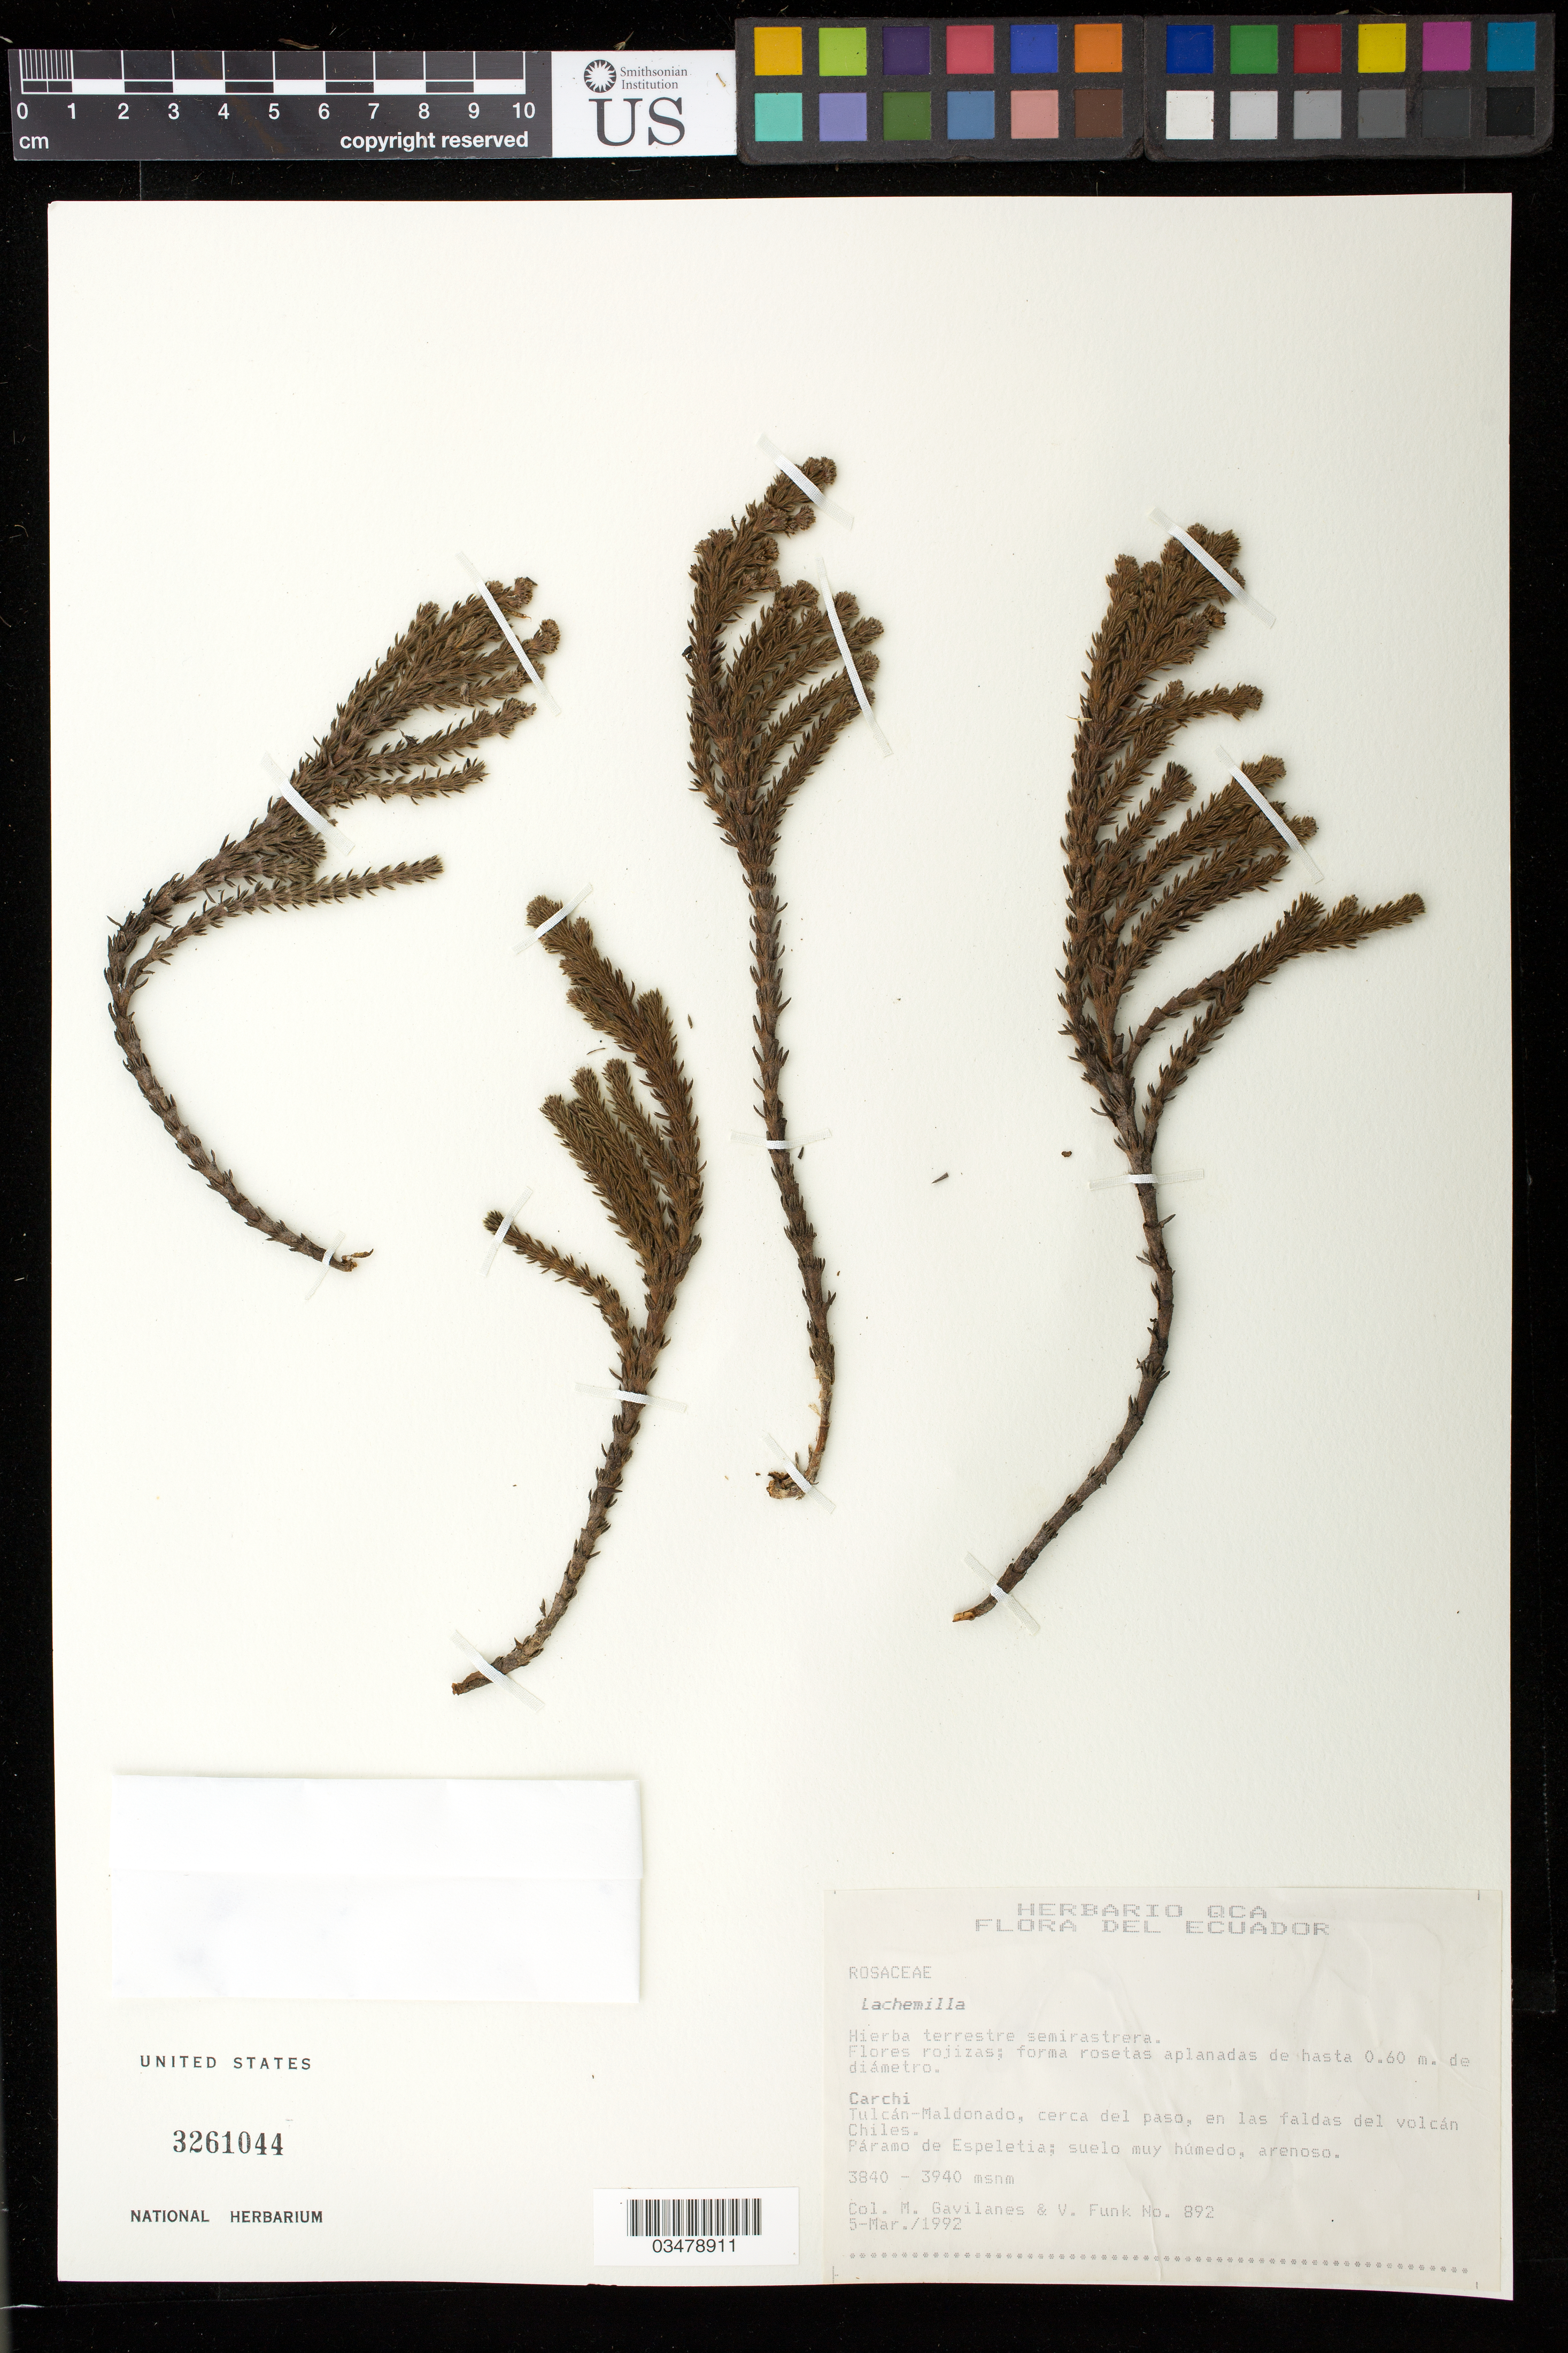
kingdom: Plantae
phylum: Tracheophyta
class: Magnoliopsida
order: Rosales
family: Rosaceae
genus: Lachemilla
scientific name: Lachemilla sp.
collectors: M. Gavilanes & V. Funk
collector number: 892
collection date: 1992-03-05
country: Ecuador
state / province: Carchi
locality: Tulcan-Maldonado, cerca del paso, en las faldas del volcan Chiles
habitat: Paramo de Espeletia; suelo muy munedo, arenoso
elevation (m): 3840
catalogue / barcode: US 3261044